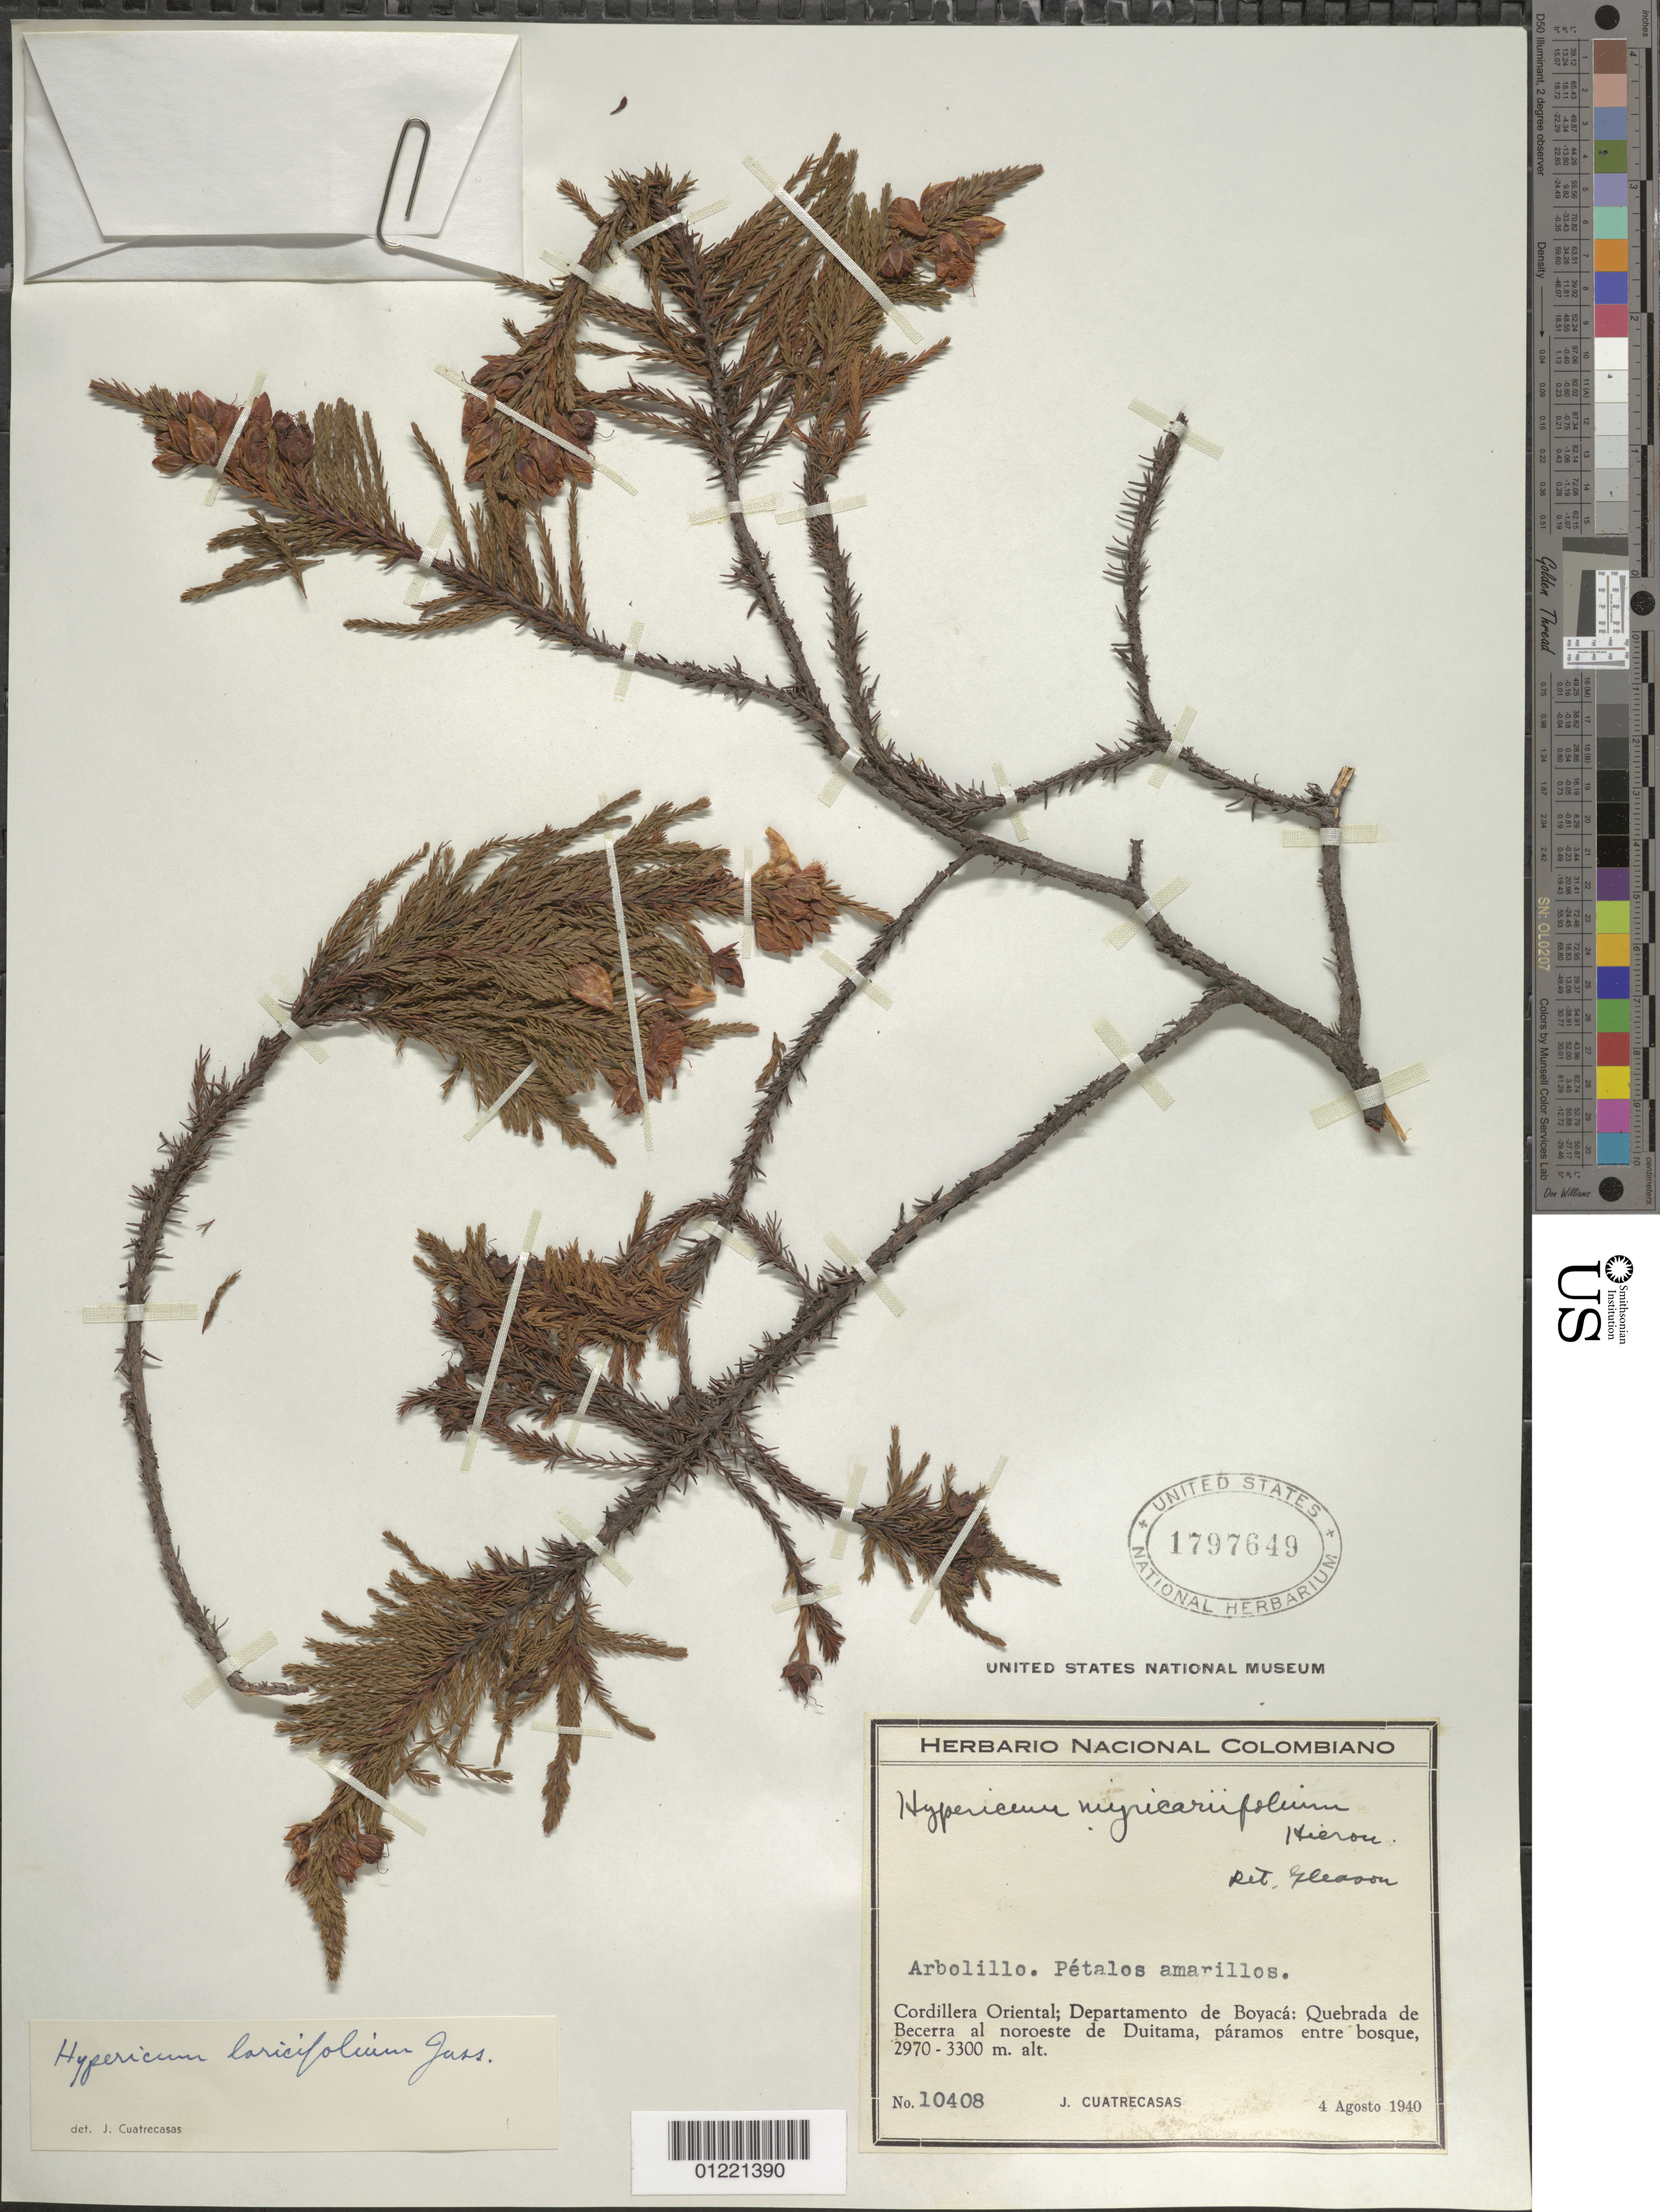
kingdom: Plantae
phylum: Tracheophyta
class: Magnoliopsida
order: Malpighiales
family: Hypericaceae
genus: Hypericum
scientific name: Hypericum laricifolium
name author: Juss.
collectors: J. Cuatrecasas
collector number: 10408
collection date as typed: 04 Aug 1940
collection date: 1940-08-04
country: Colombia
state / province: Boyacá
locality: Cordillera Oriental, Quebrada de Becerra al noroeste de Duitama.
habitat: paramos entre bosque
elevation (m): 2970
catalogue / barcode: US 1797649